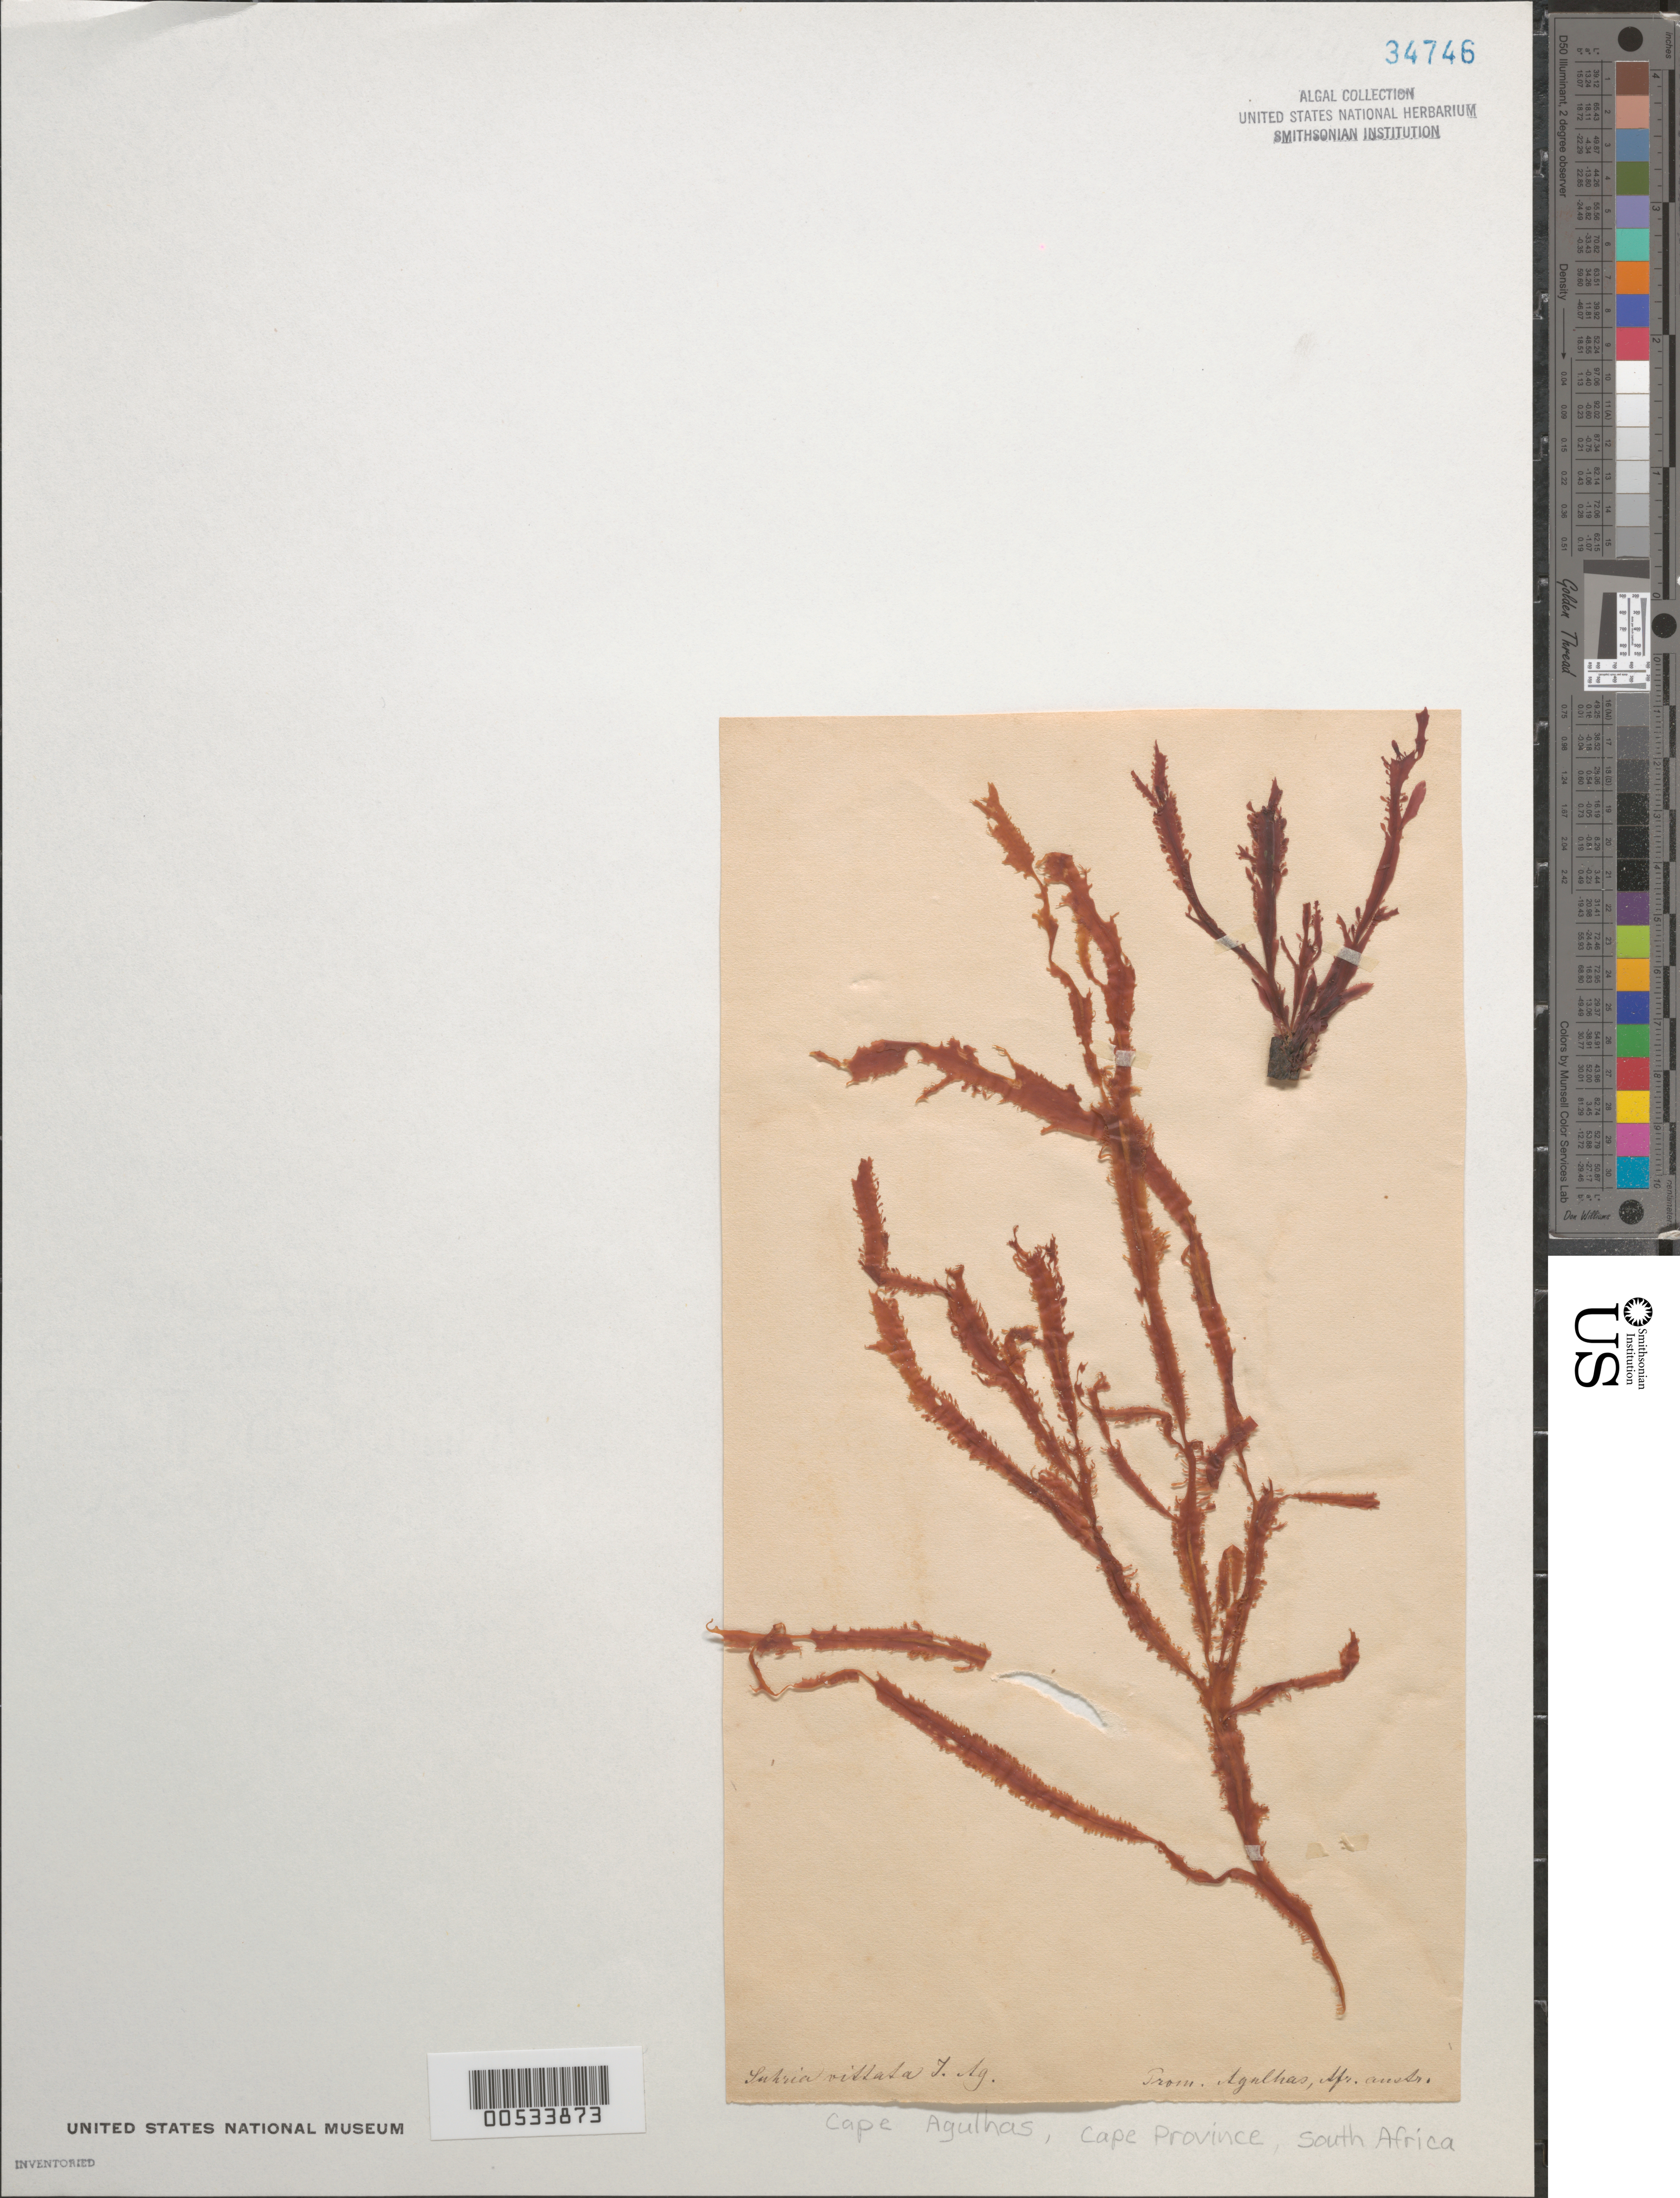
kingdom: Plantae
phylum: Rhodophyta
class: Florideophyceae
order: Gelidiales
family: Gelidiaceae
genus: Gelidium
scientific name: Gelidium vittatum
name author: (L.) Kütz.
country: South Africa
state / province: Western Cape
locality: Cape Agulhas (prom. agulhas)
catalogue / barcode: US 34746